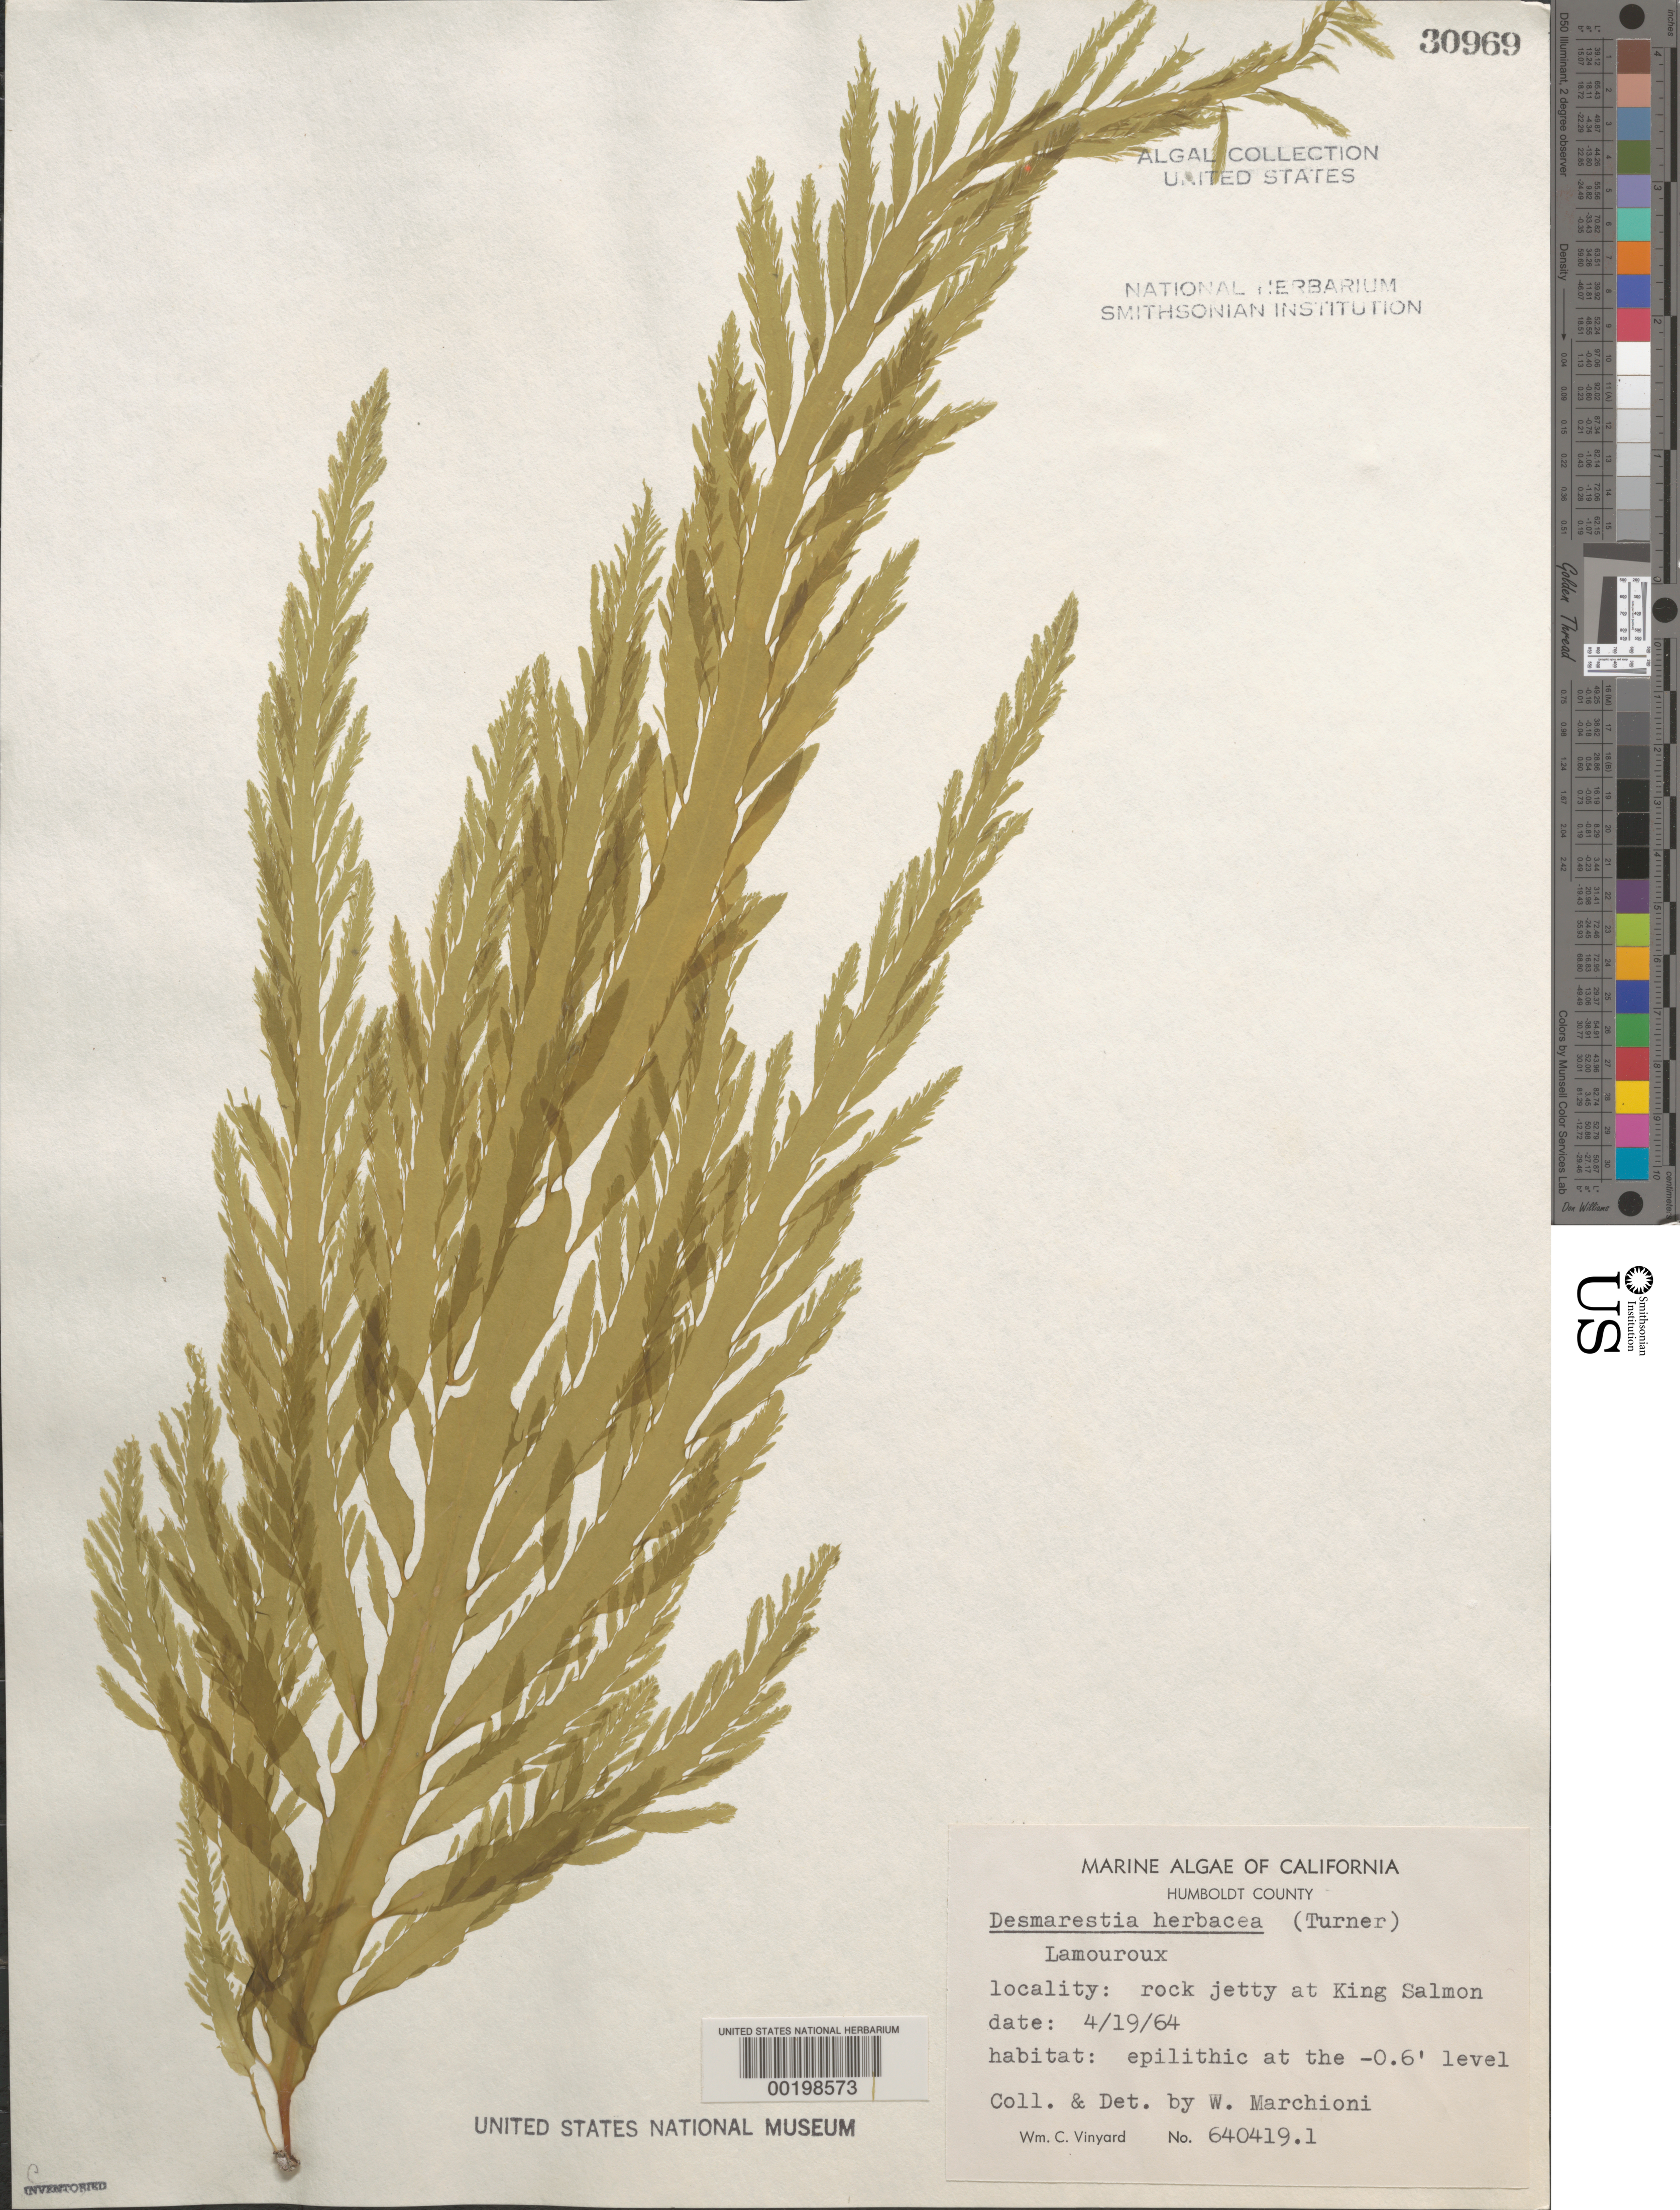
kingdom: Chromista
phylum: Ochrophyta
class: Phaeophyceae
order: Desmarestiales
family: Desmarestiaceae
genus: Desmarestia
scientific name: Desmarestia herbacea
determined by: Marchioni, W.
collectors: W. Marchioni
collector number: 640419.1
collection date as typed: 19 Apr 1964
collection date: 1964-04-19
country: United States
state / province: California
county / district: Humboldt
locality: King Salmon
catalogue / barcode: US 30969